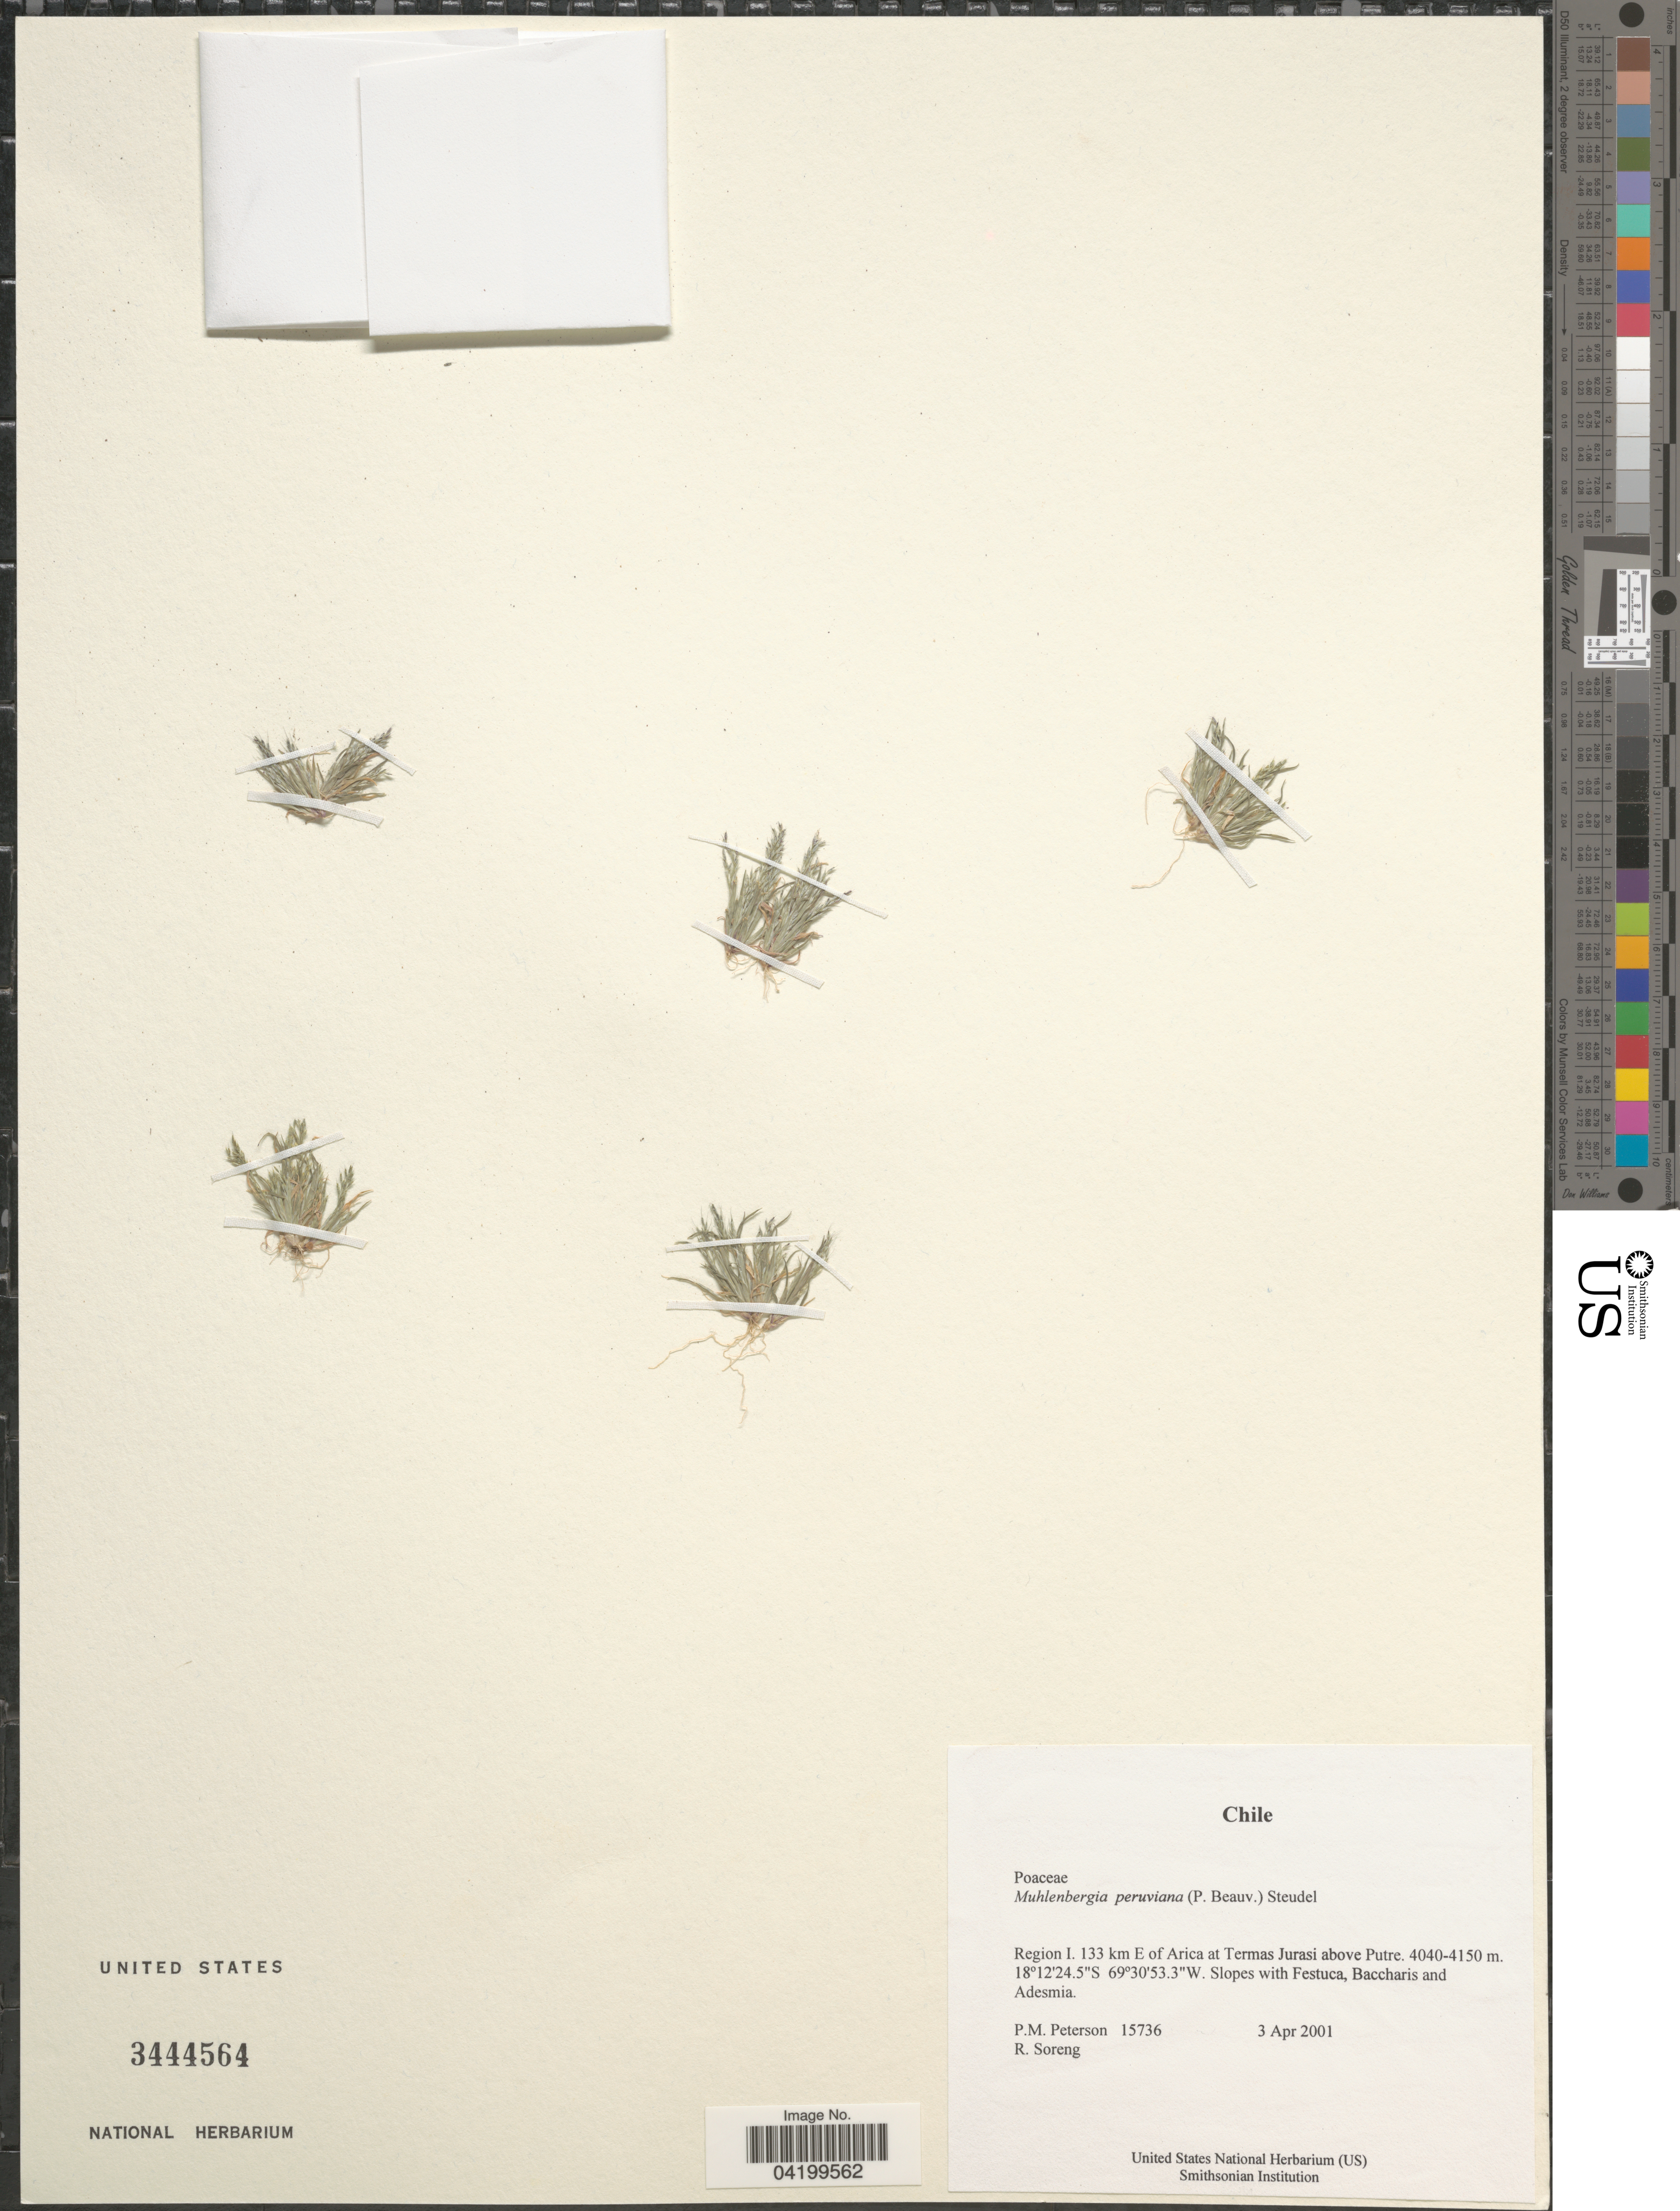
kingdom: Plantae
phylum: Tracheophyta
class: Liliopsida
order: Poales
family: Poaceae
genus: Muhlenbergia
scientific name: Muhlenbergia peruviana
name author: (P. Beauv.) Steud.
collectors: P. M. Peterson & R. J. Soreng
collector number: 15736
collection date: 2001-04-03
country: Chile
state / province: Arica y Parinacota (XV)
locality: Region I. 133 km E of Arica at Termas Jurasi above Putre.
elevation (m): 4040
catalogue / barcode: US 3444564